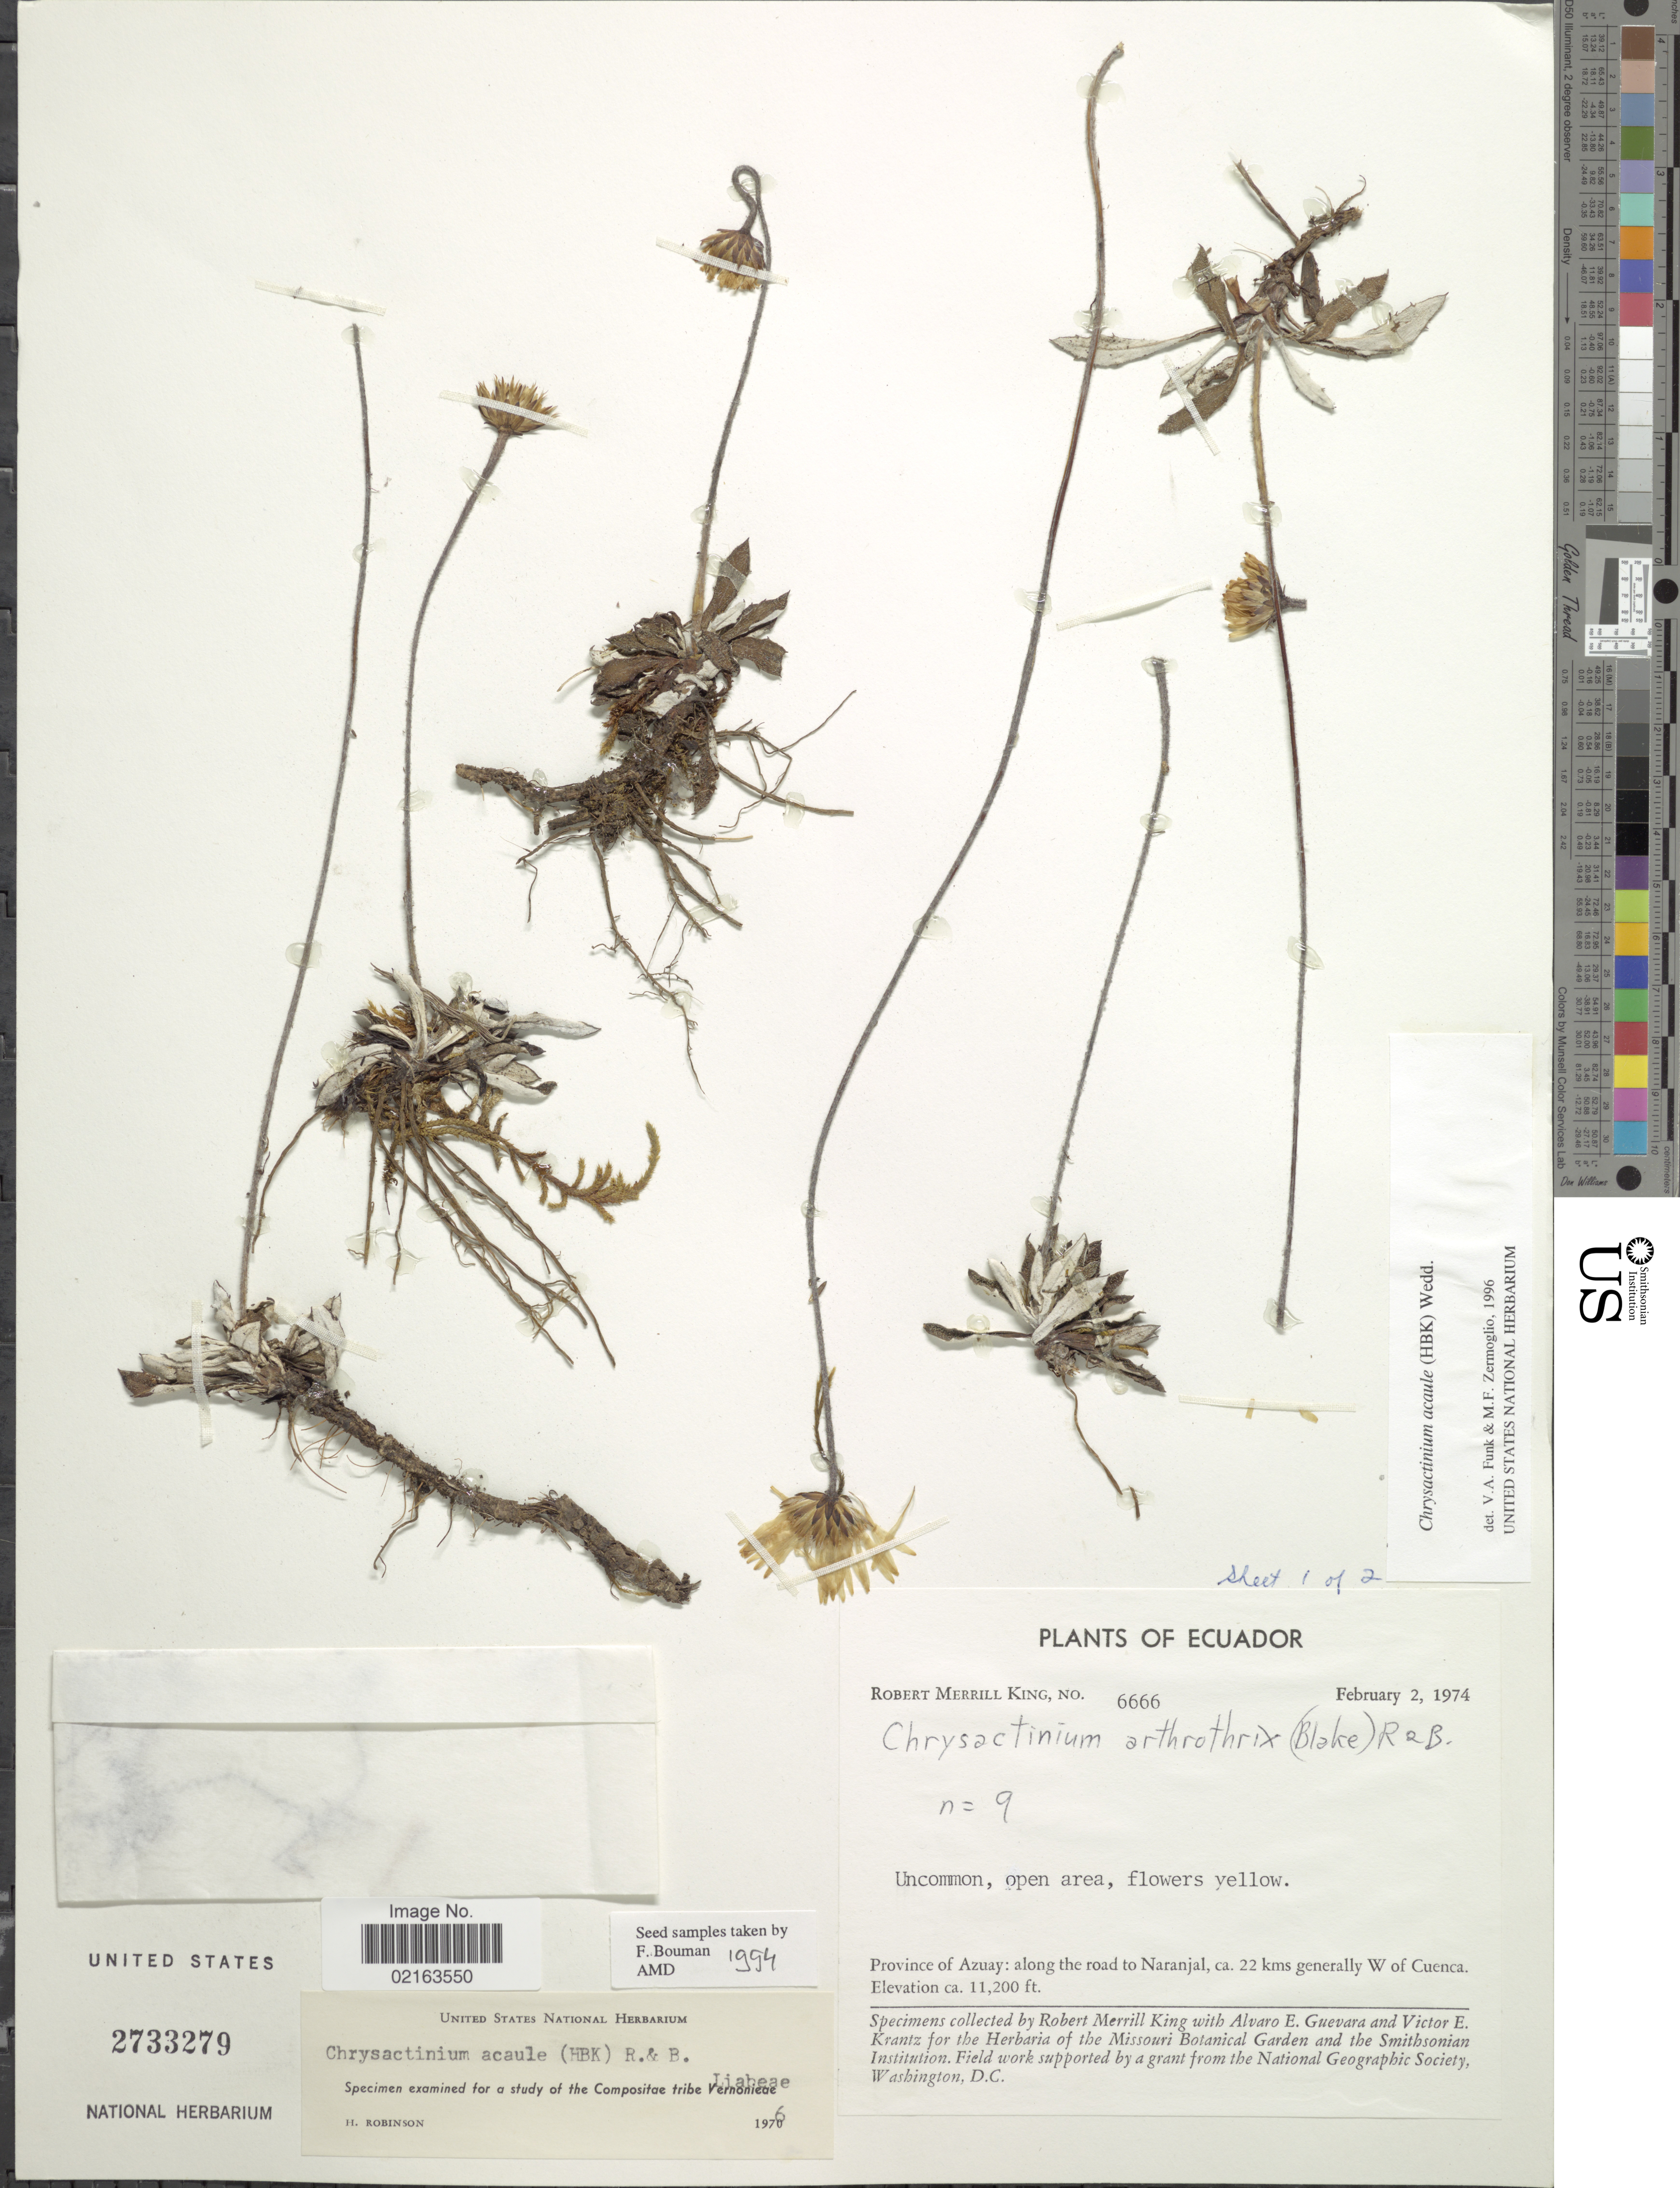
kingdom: Plantae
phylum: Tracheophyta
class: Magnoliopsida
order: Asterales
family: Asteraceae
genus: Chrysactinium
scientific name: Chrysactinium acaule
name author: (Kunth) Wedd.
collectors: R. M. King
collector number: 6666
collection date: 1974-02-02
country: Ecuador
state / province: Azuay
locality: Province of Azuay: along the road to Naranjal, ca. 22 kms generally W of Cuenca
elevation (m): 3414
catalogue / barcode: US 2733279